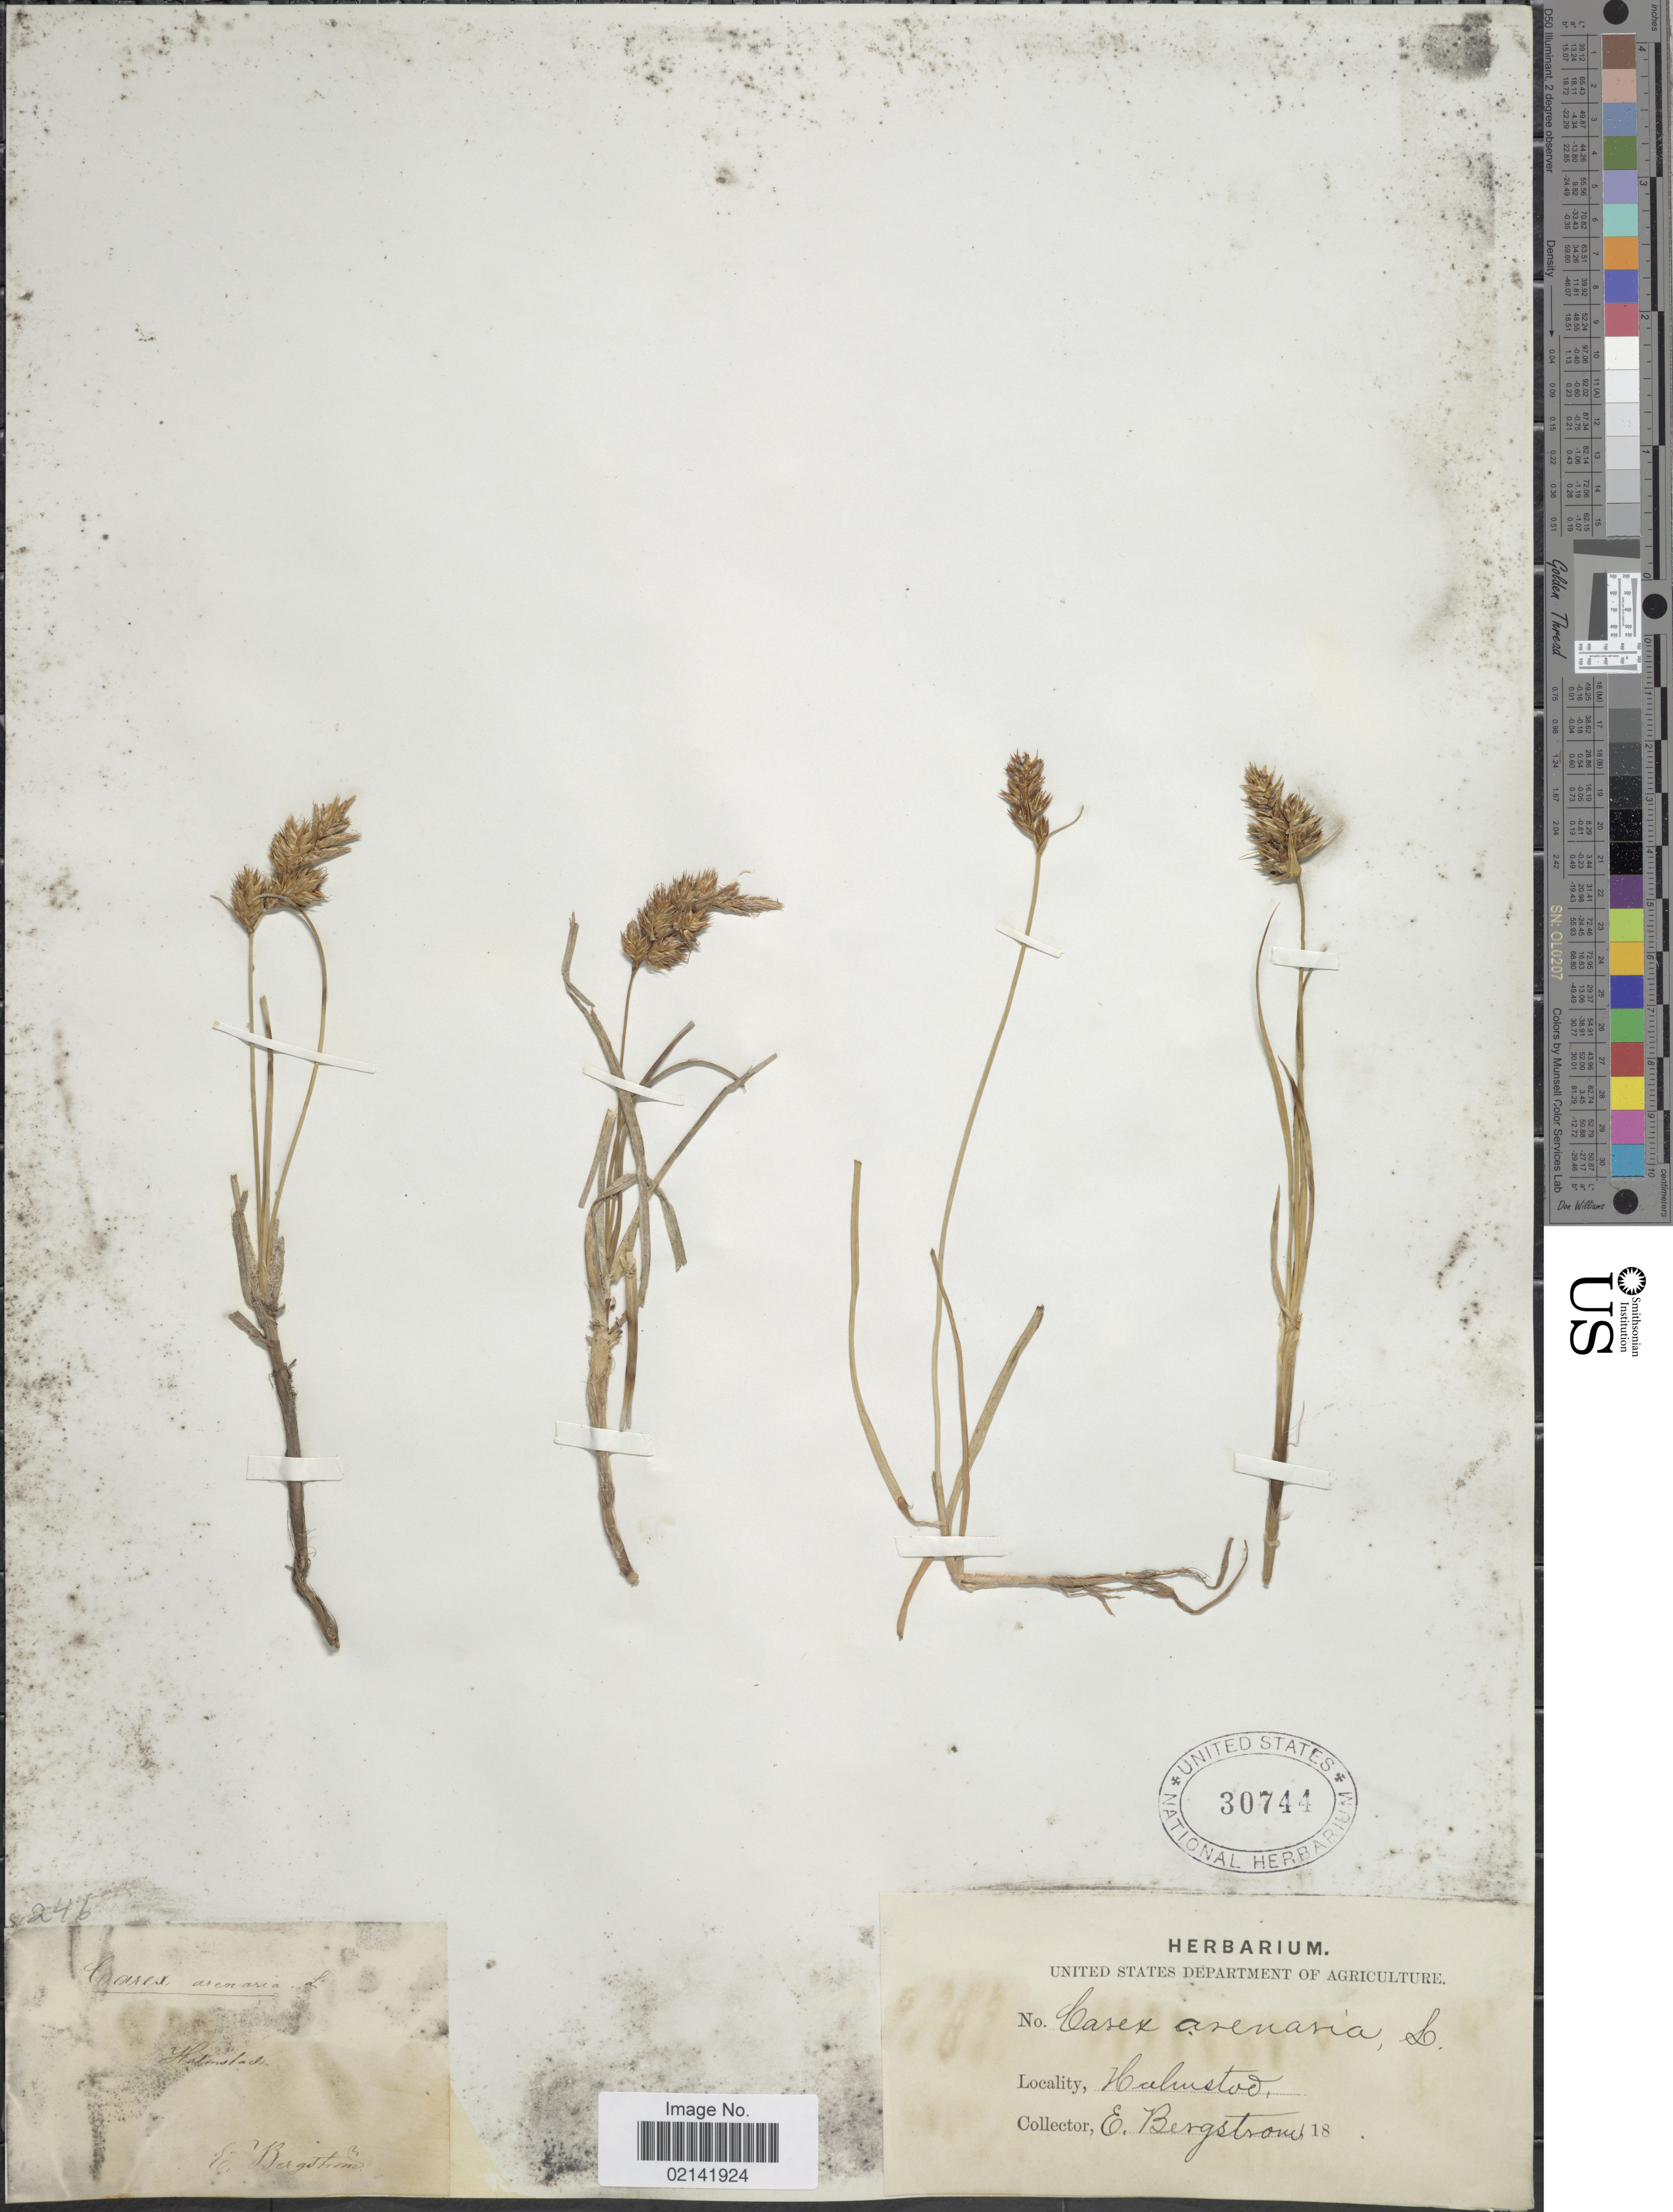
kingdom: Plantae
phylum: Tracheophyta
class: Liliopsida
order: Poales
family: Cyperaceae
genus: Carex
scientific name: Carex arenaria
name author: L.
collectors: E. Bergström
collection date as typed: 18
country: Sweden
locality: Halmstad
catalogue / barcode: US 30744